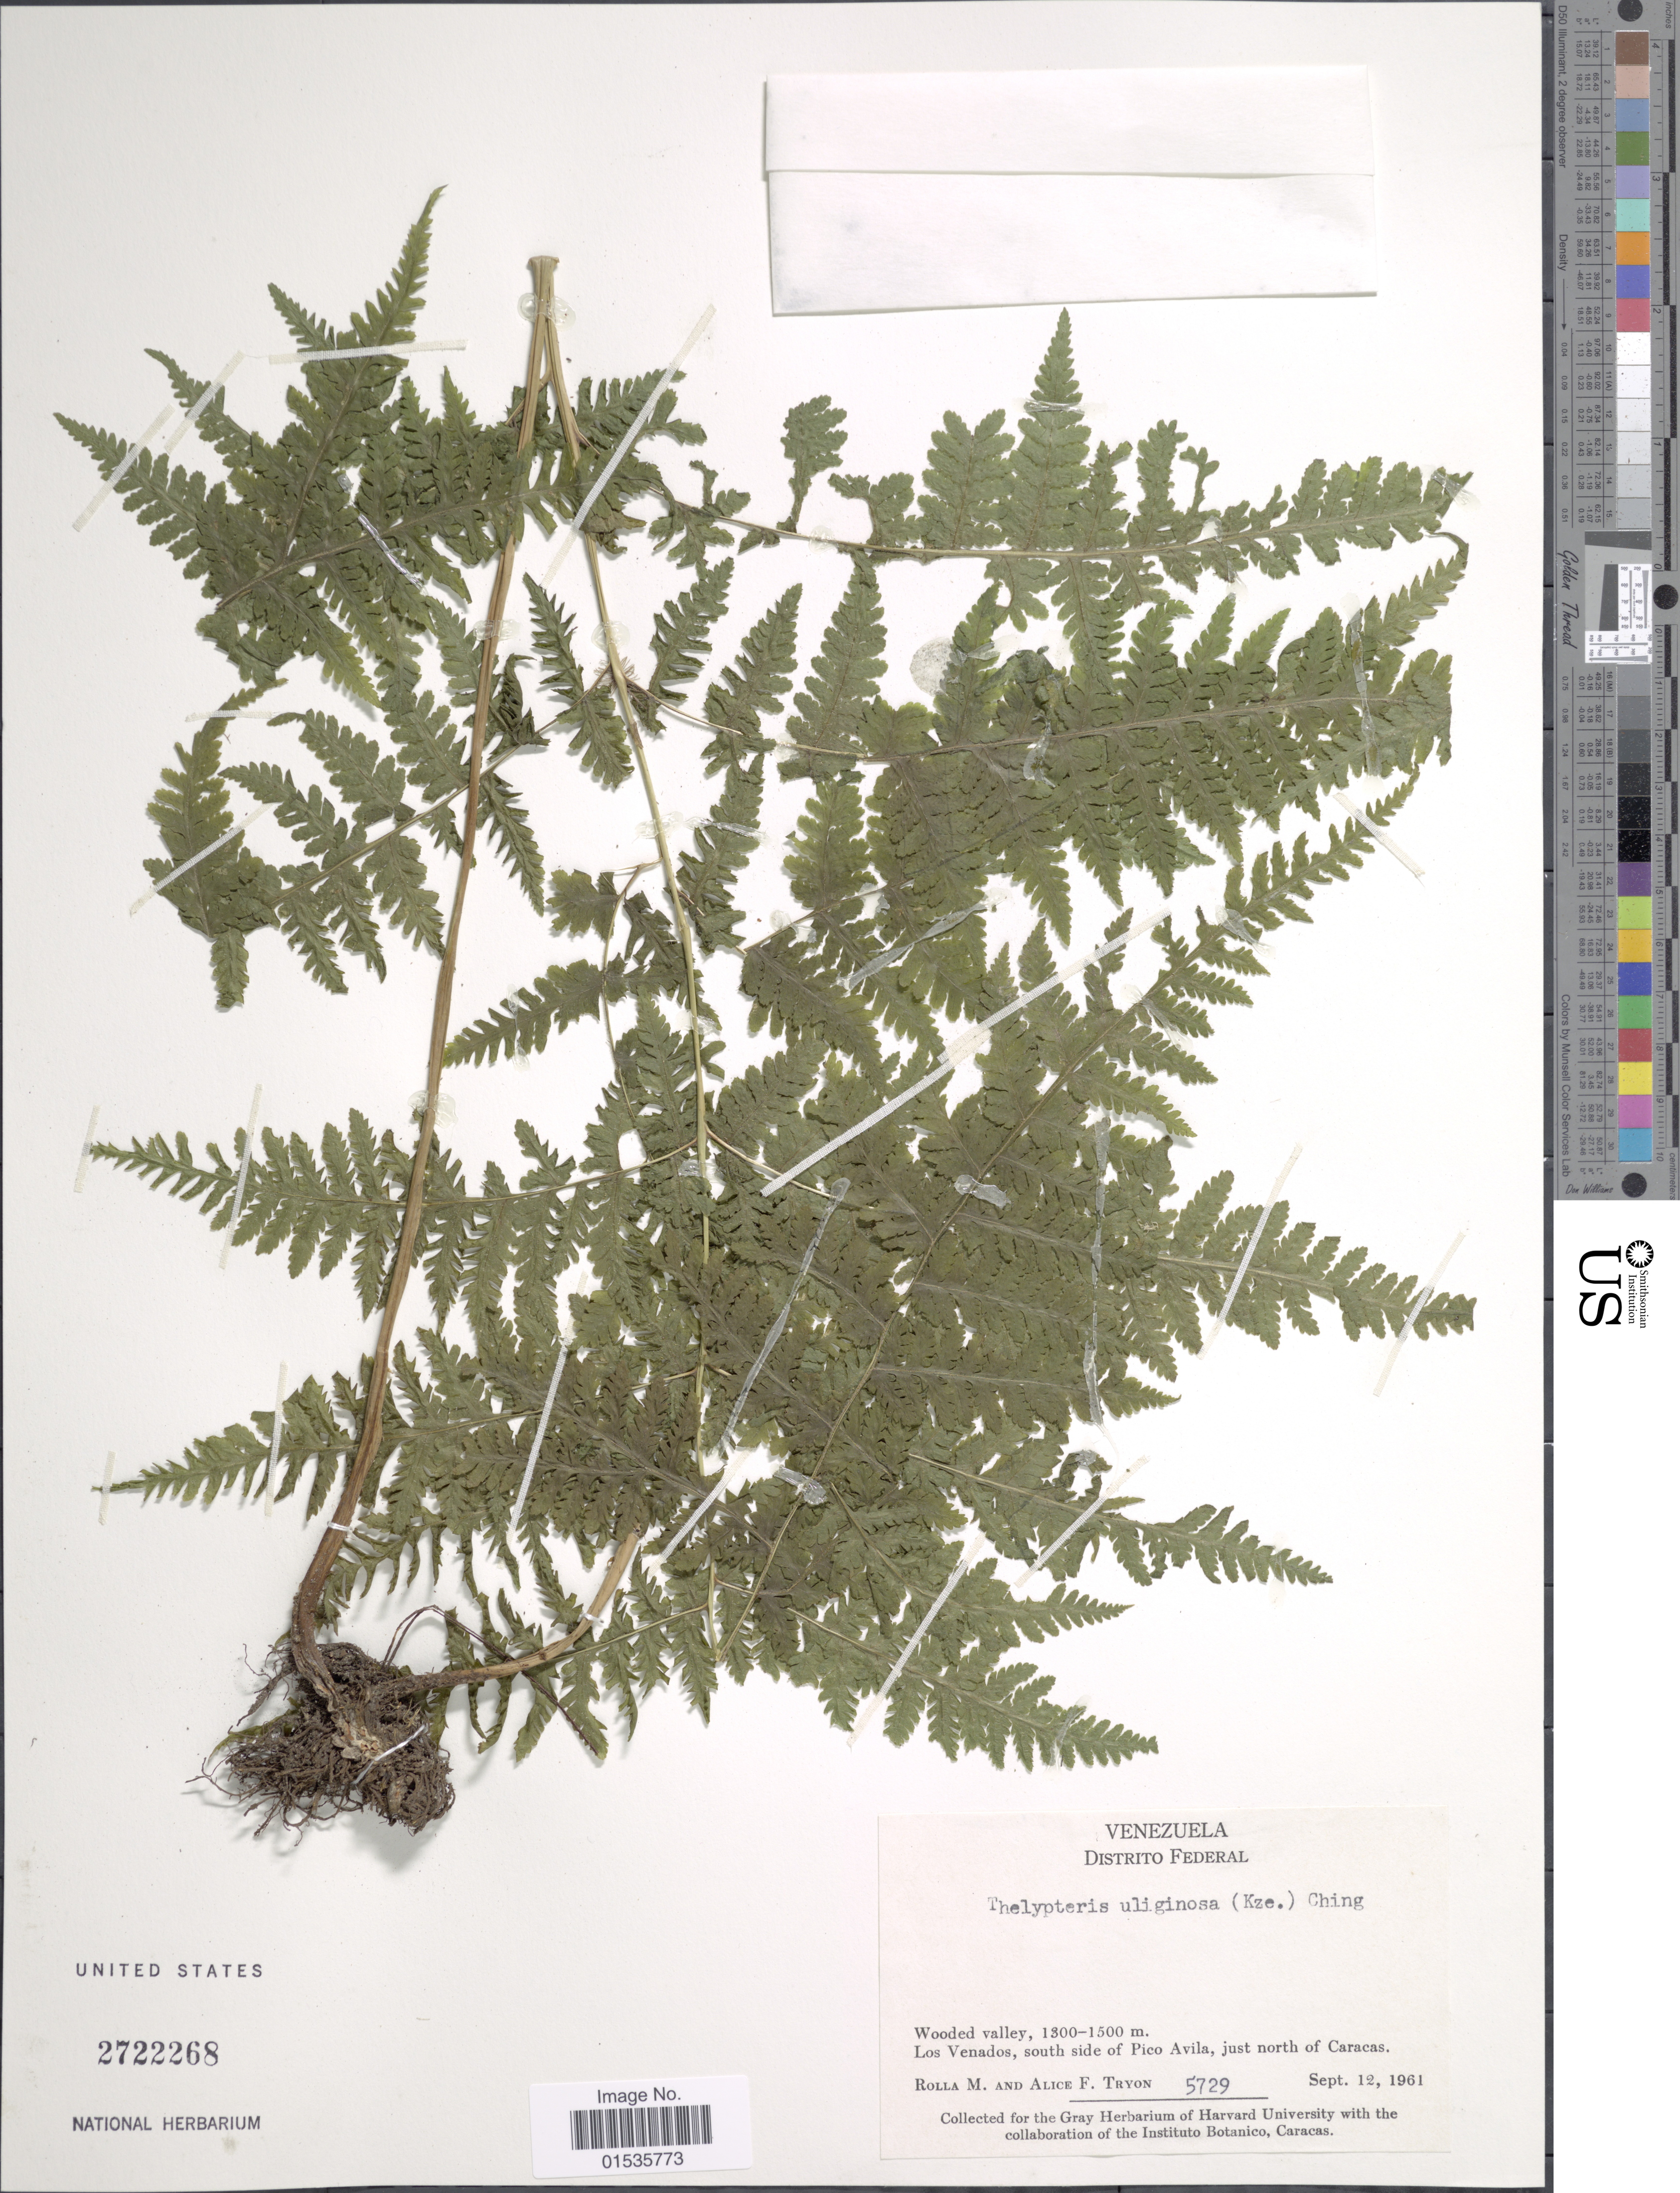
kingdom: Plantae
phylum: Tracheophyta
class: Polypodiopsida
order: Polypodiales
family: Thelypteridaceae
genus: Macrothelypteris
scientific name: Macrothelypteris torresiana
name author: (Gaudich.) Ching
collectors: R. M. Tryon & A. F. Tryon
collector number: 5729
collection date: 1961-09-12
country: Venezuela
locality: Venezuela, Distrito Federal, Los Venados, south side of Pico Avila, just north of Caracas.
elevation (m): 1300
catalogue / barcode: US 2722268